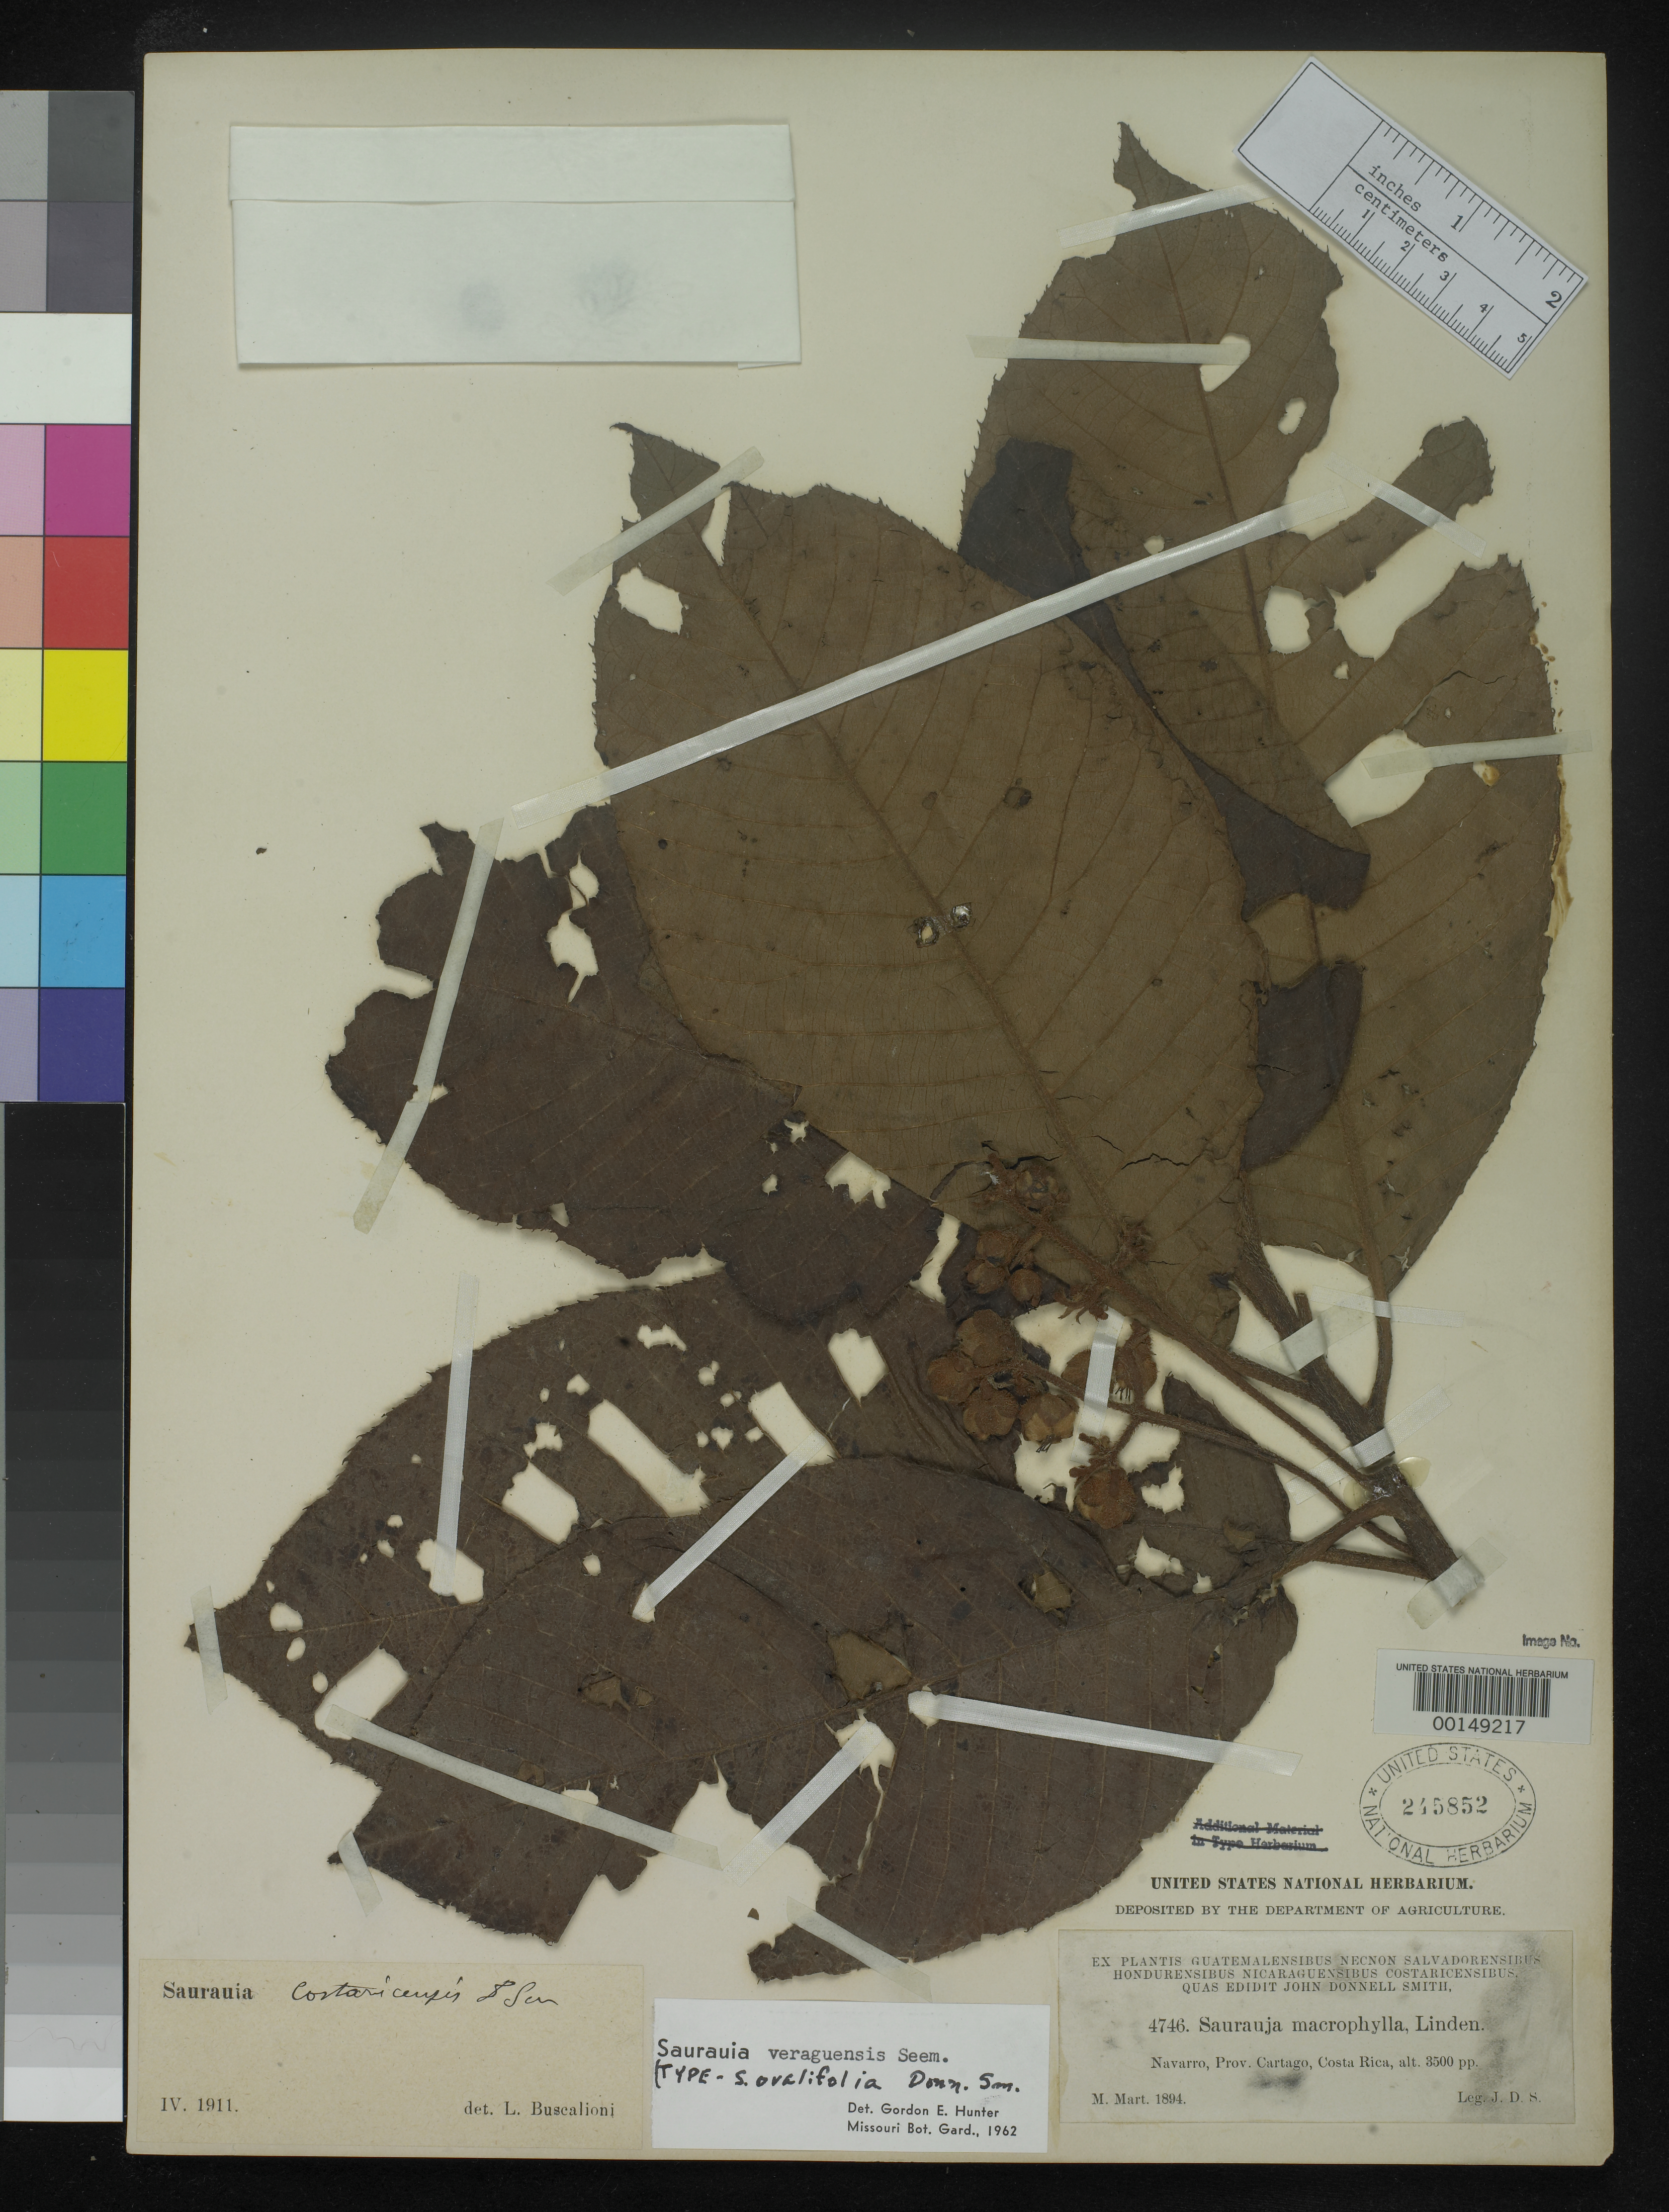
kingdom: Plantae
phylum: Tracheophyta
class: Magnoliopsida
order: Ericales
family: Actinidiaceae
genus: Saurauia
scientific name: Saurauia ovalifolia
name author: Donn. Sm.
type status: Isotype; Syntype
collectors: J. Donnell Smith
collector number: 4746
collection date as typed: Mar 1894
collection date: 1894-03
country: Costa Rica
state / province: Cartago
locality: Navarro, Prov. Cartago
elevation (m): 1067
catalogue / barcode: US 245852